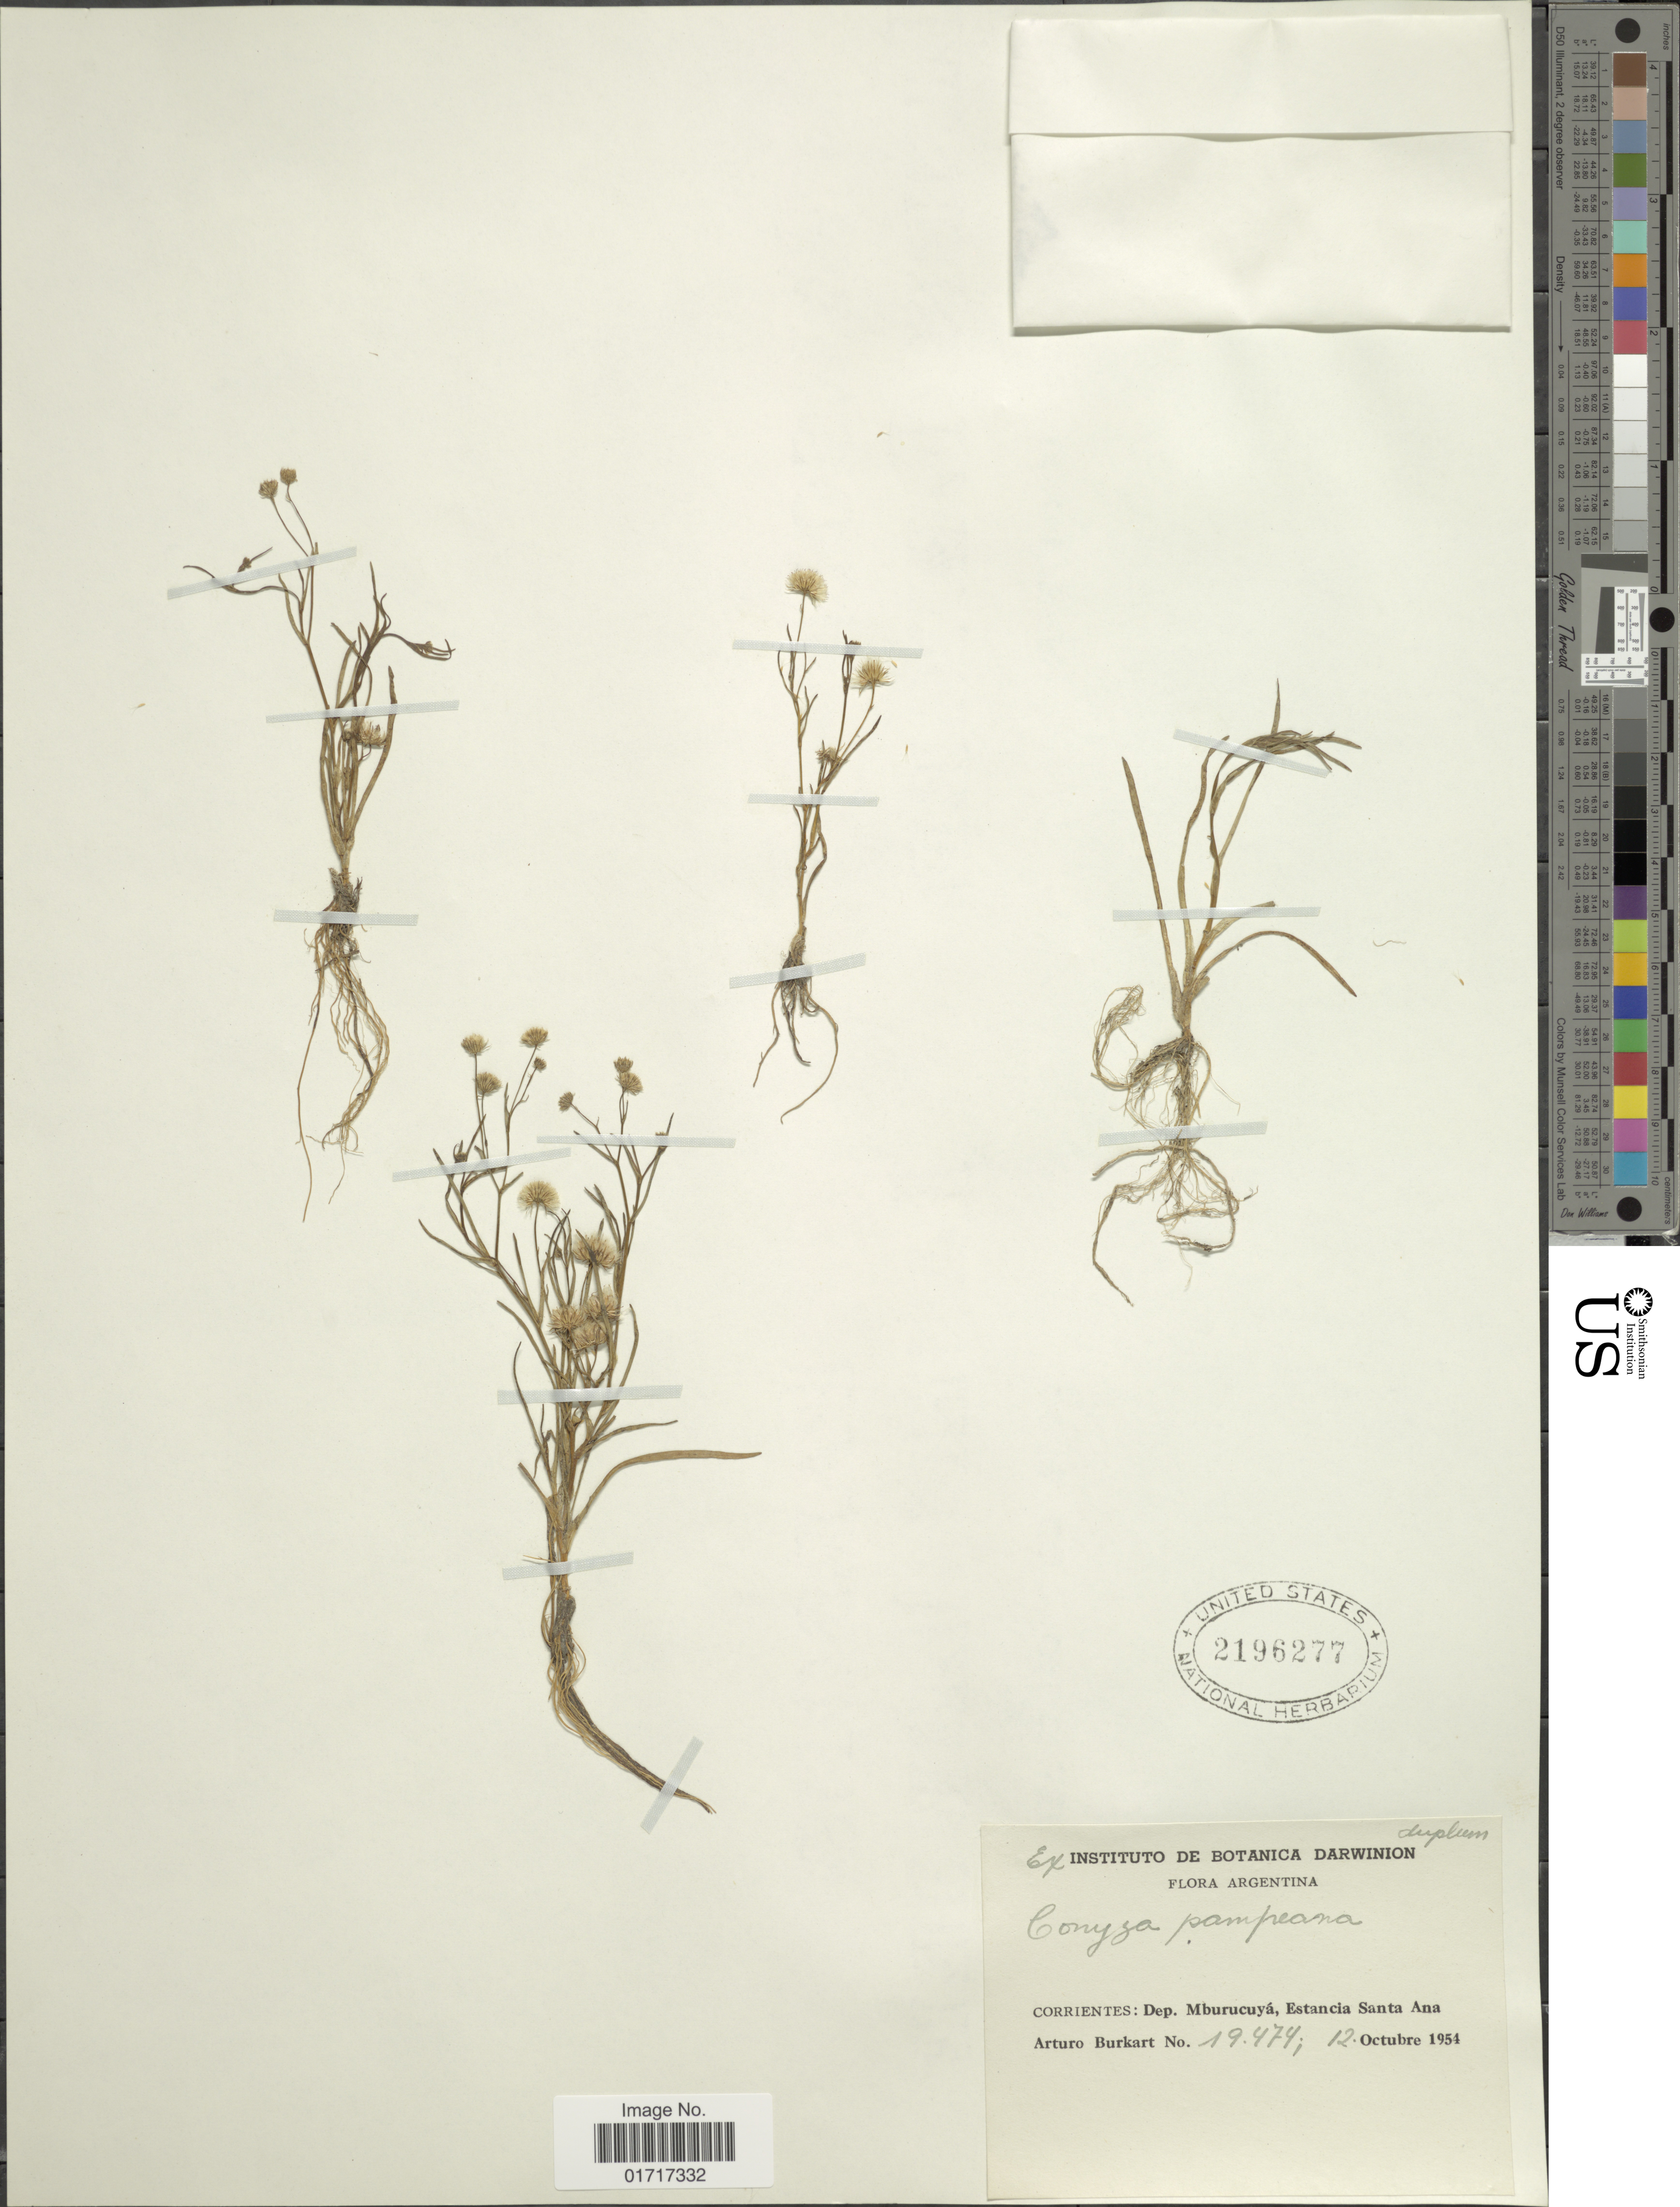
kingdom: Plantae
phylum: Tracheophyta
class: Magnoliopsida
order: Asterales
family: Asteraceae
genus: Conyza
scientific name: Conyza pampeana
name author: (Parodi) Cabrera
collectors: A. E. Burkart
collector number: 19474*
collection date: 1954-10-12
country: Argentina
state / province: Corrientes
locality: Corrientes: Dep. Mburucuya, Estancia Santa Ana.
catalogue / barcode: US 2196277